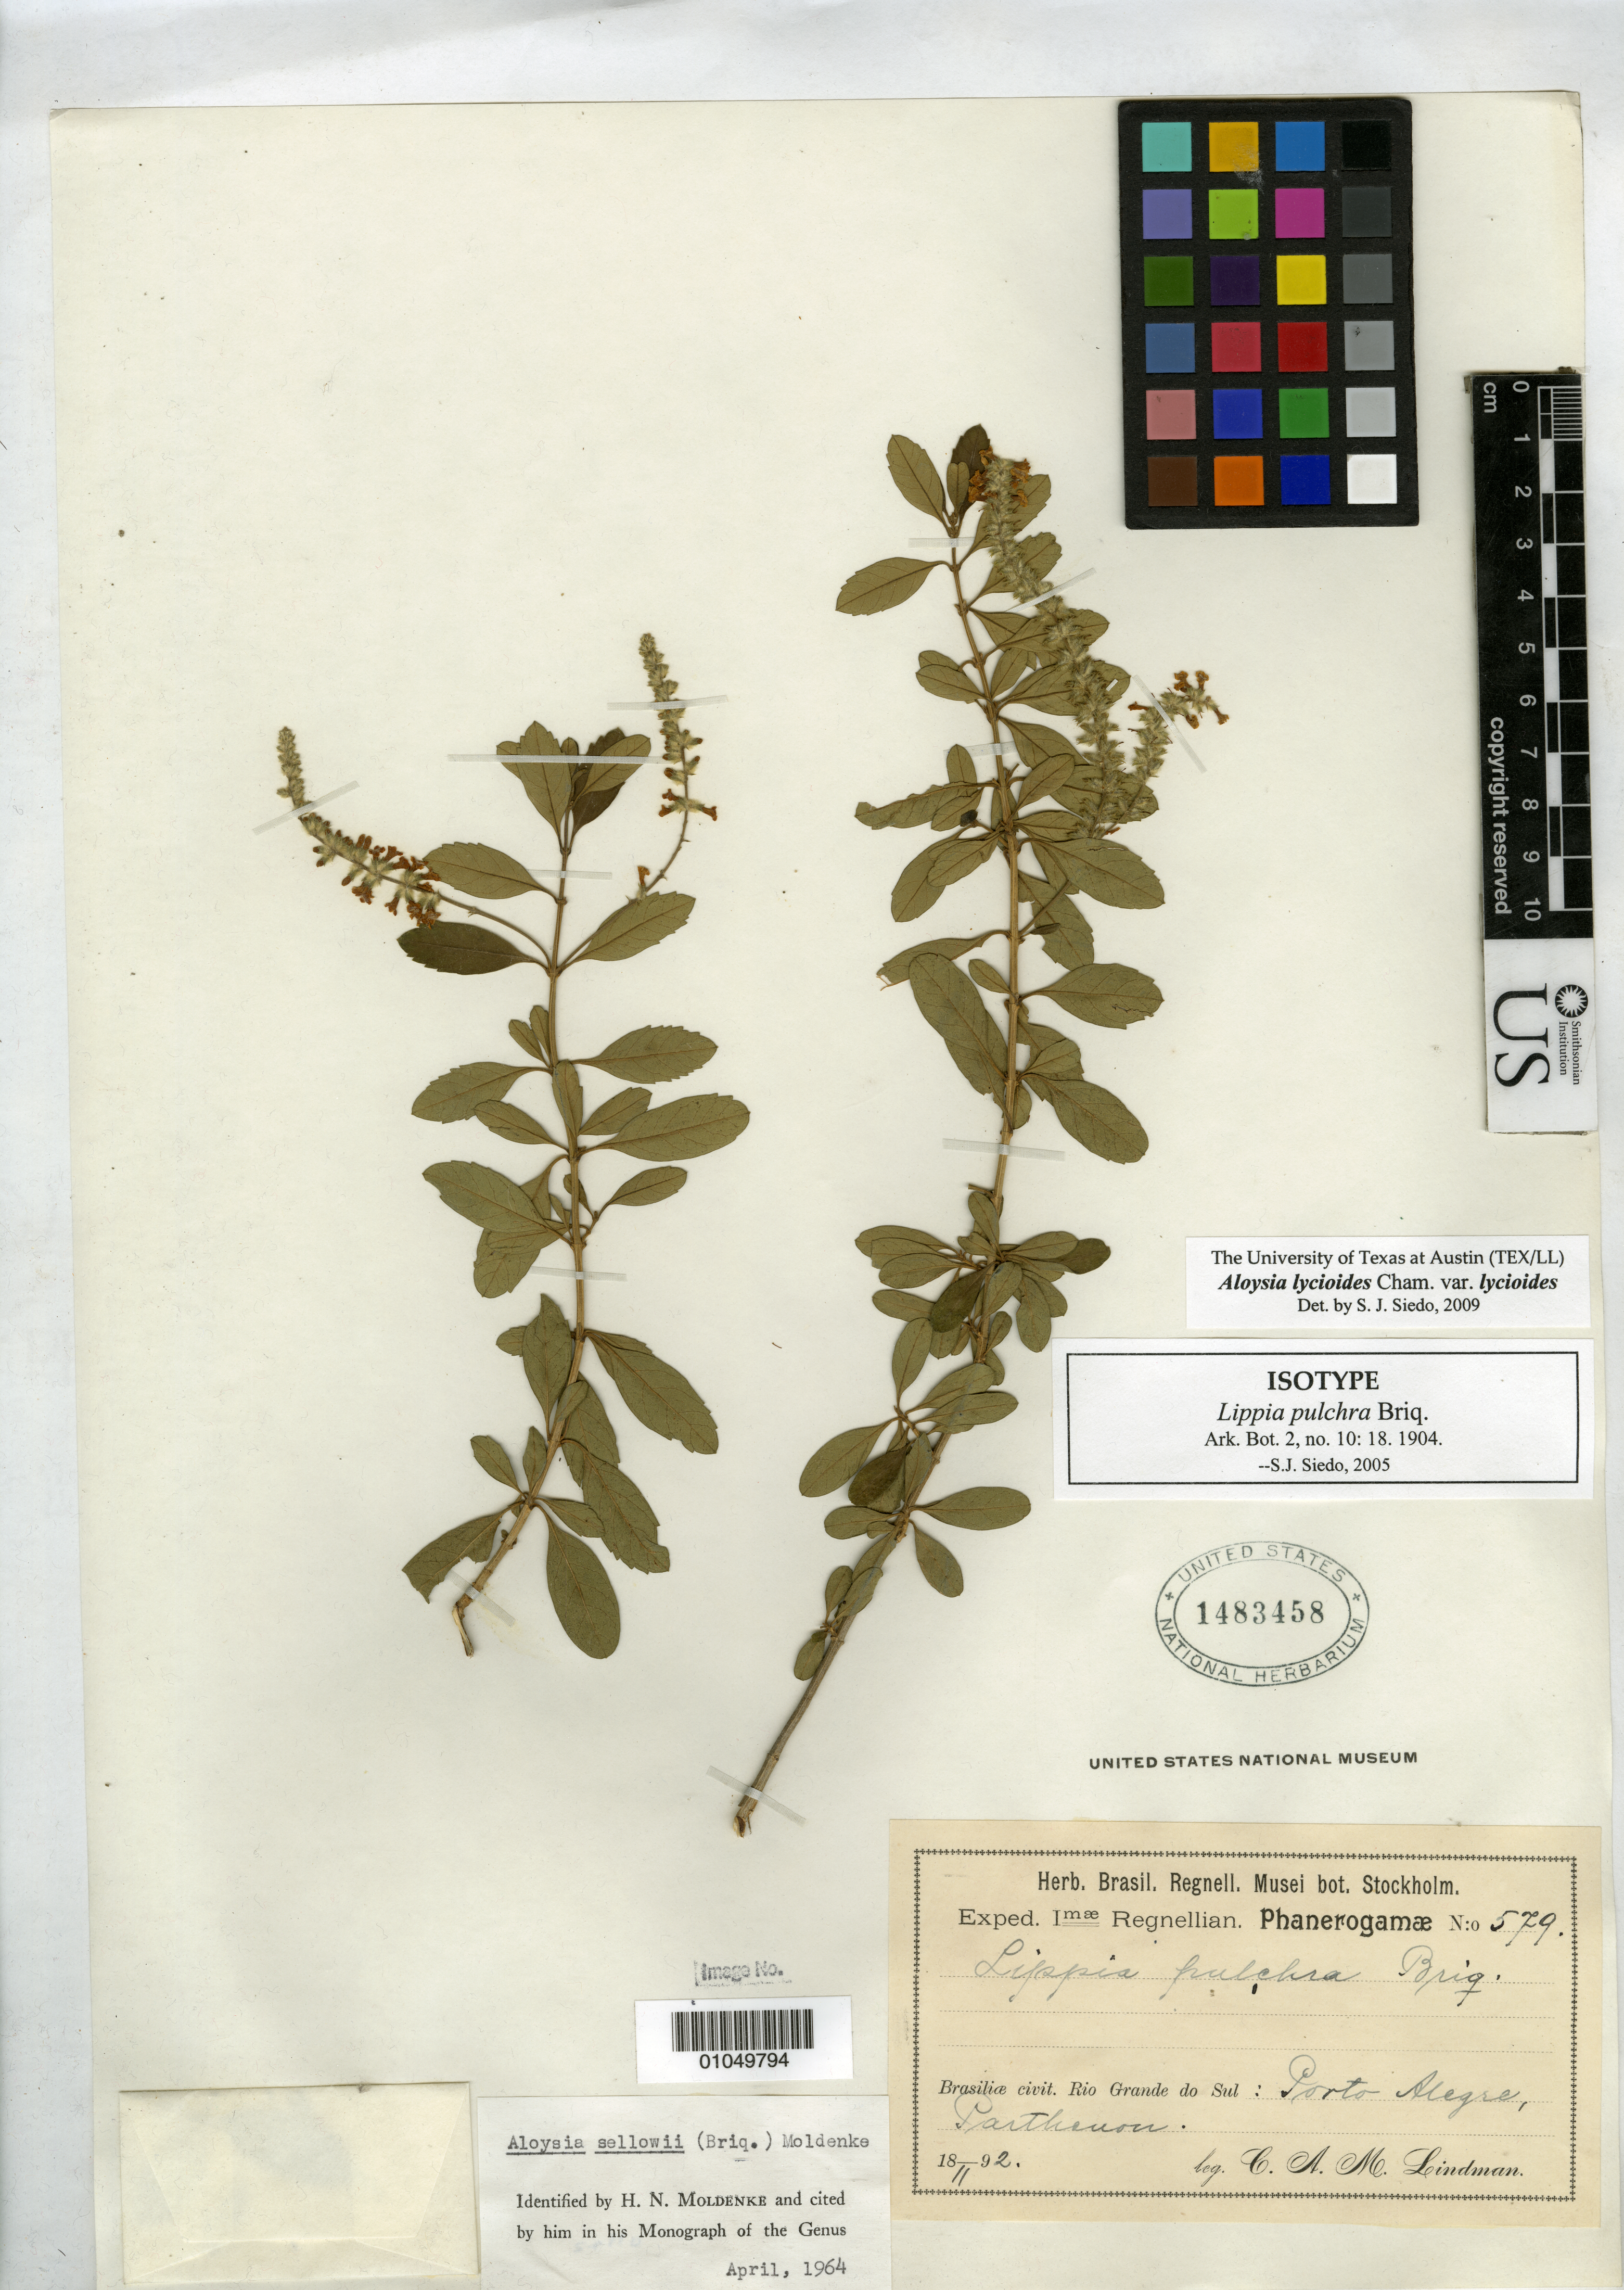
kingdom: Plantae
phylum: Tracheophyta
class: Magnoliopsida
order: Lamiales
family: Verbenaceae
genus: Lippia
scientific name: Lippia pulchra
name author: Briq.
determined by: Siedo, S. J.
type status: Isotype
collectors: C. Lindman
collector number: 579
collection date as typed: Feb 1892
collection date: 1892-02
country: Brazil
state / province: Rio Grande do Sul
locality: Brasiliae civit. Rio Grande do Sul: Porto Alegre, Parthenon.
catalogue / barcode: US 1483458